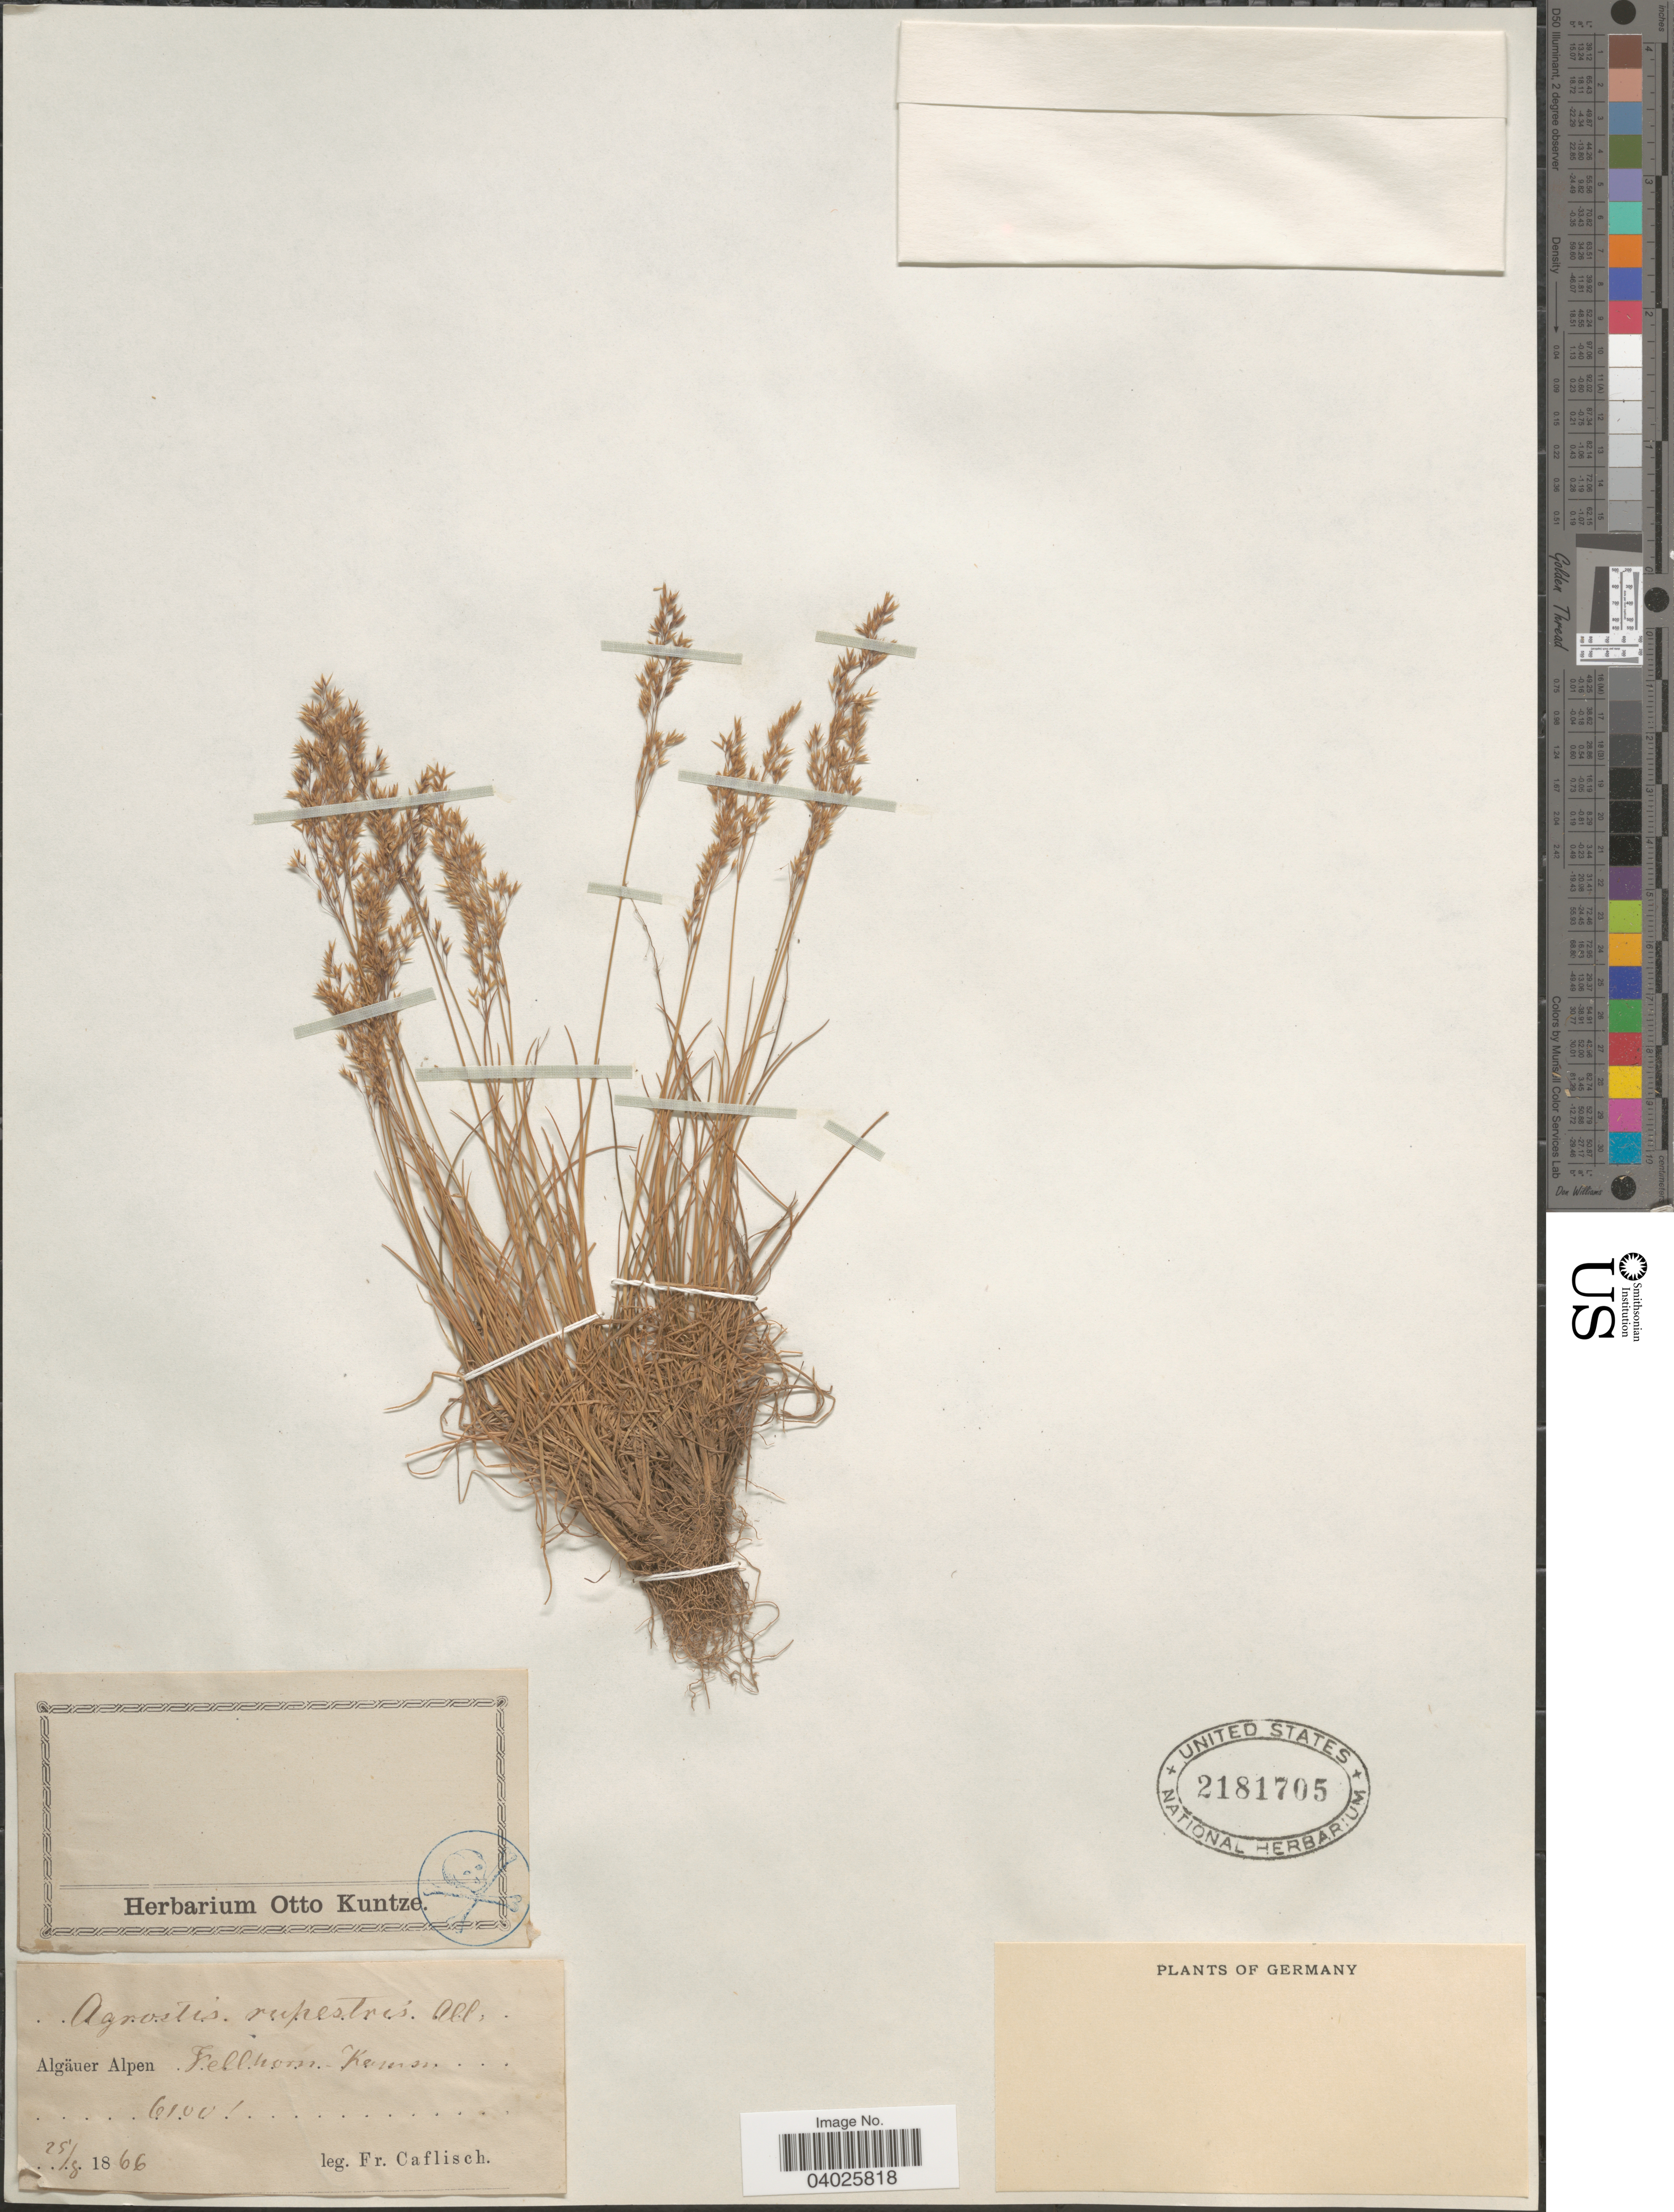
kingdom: Plantae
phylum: Tracheophyta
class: Liliopsida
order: Poales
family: Poaceae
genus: Agrostis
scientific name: Agrostis rupestris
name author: All.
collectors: J. F. Caflisch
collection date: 1866-08-25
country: Germany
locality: Algäuer Alpen Fellhorn-Kernsi [interpreted].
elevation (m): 1859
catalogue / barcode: US 2181705